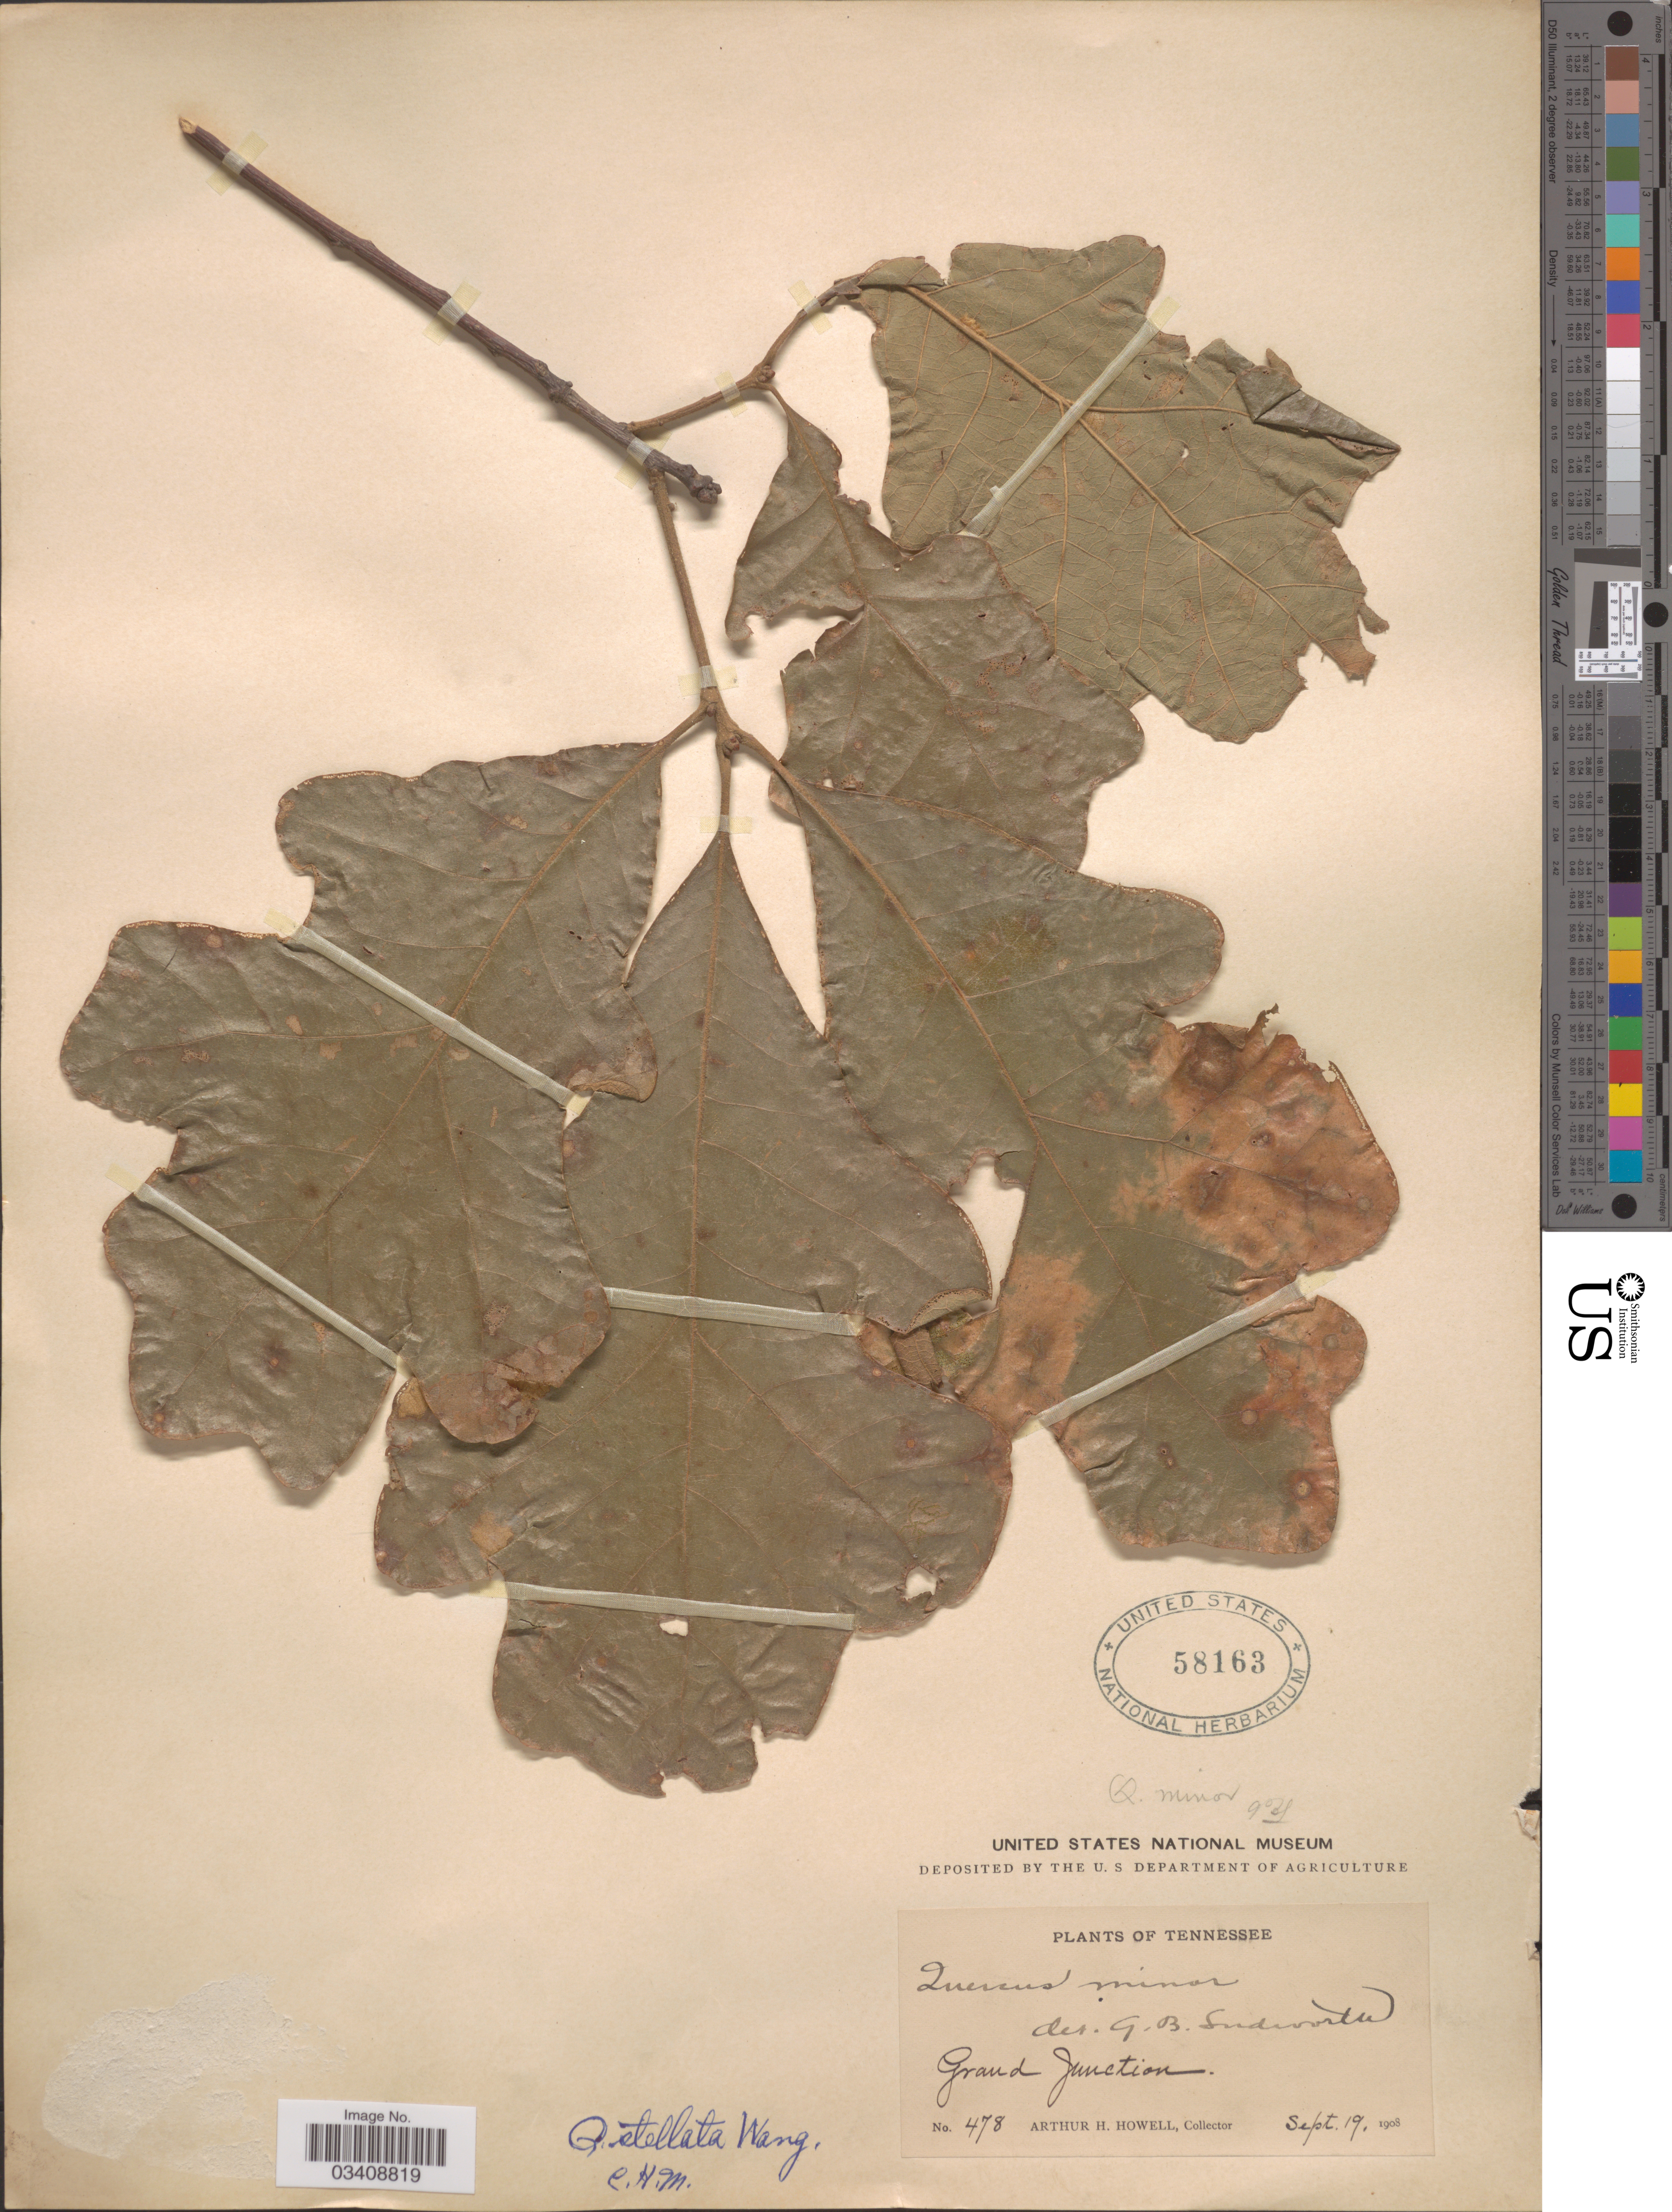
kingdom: Plantae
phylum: Tracheophyta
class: Magnoliopsida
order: Fagales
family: Fagaceae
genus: Quercus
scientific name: Quercus stellata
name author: Wangenh.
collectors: A. H. Howell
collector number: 478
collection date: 1908-09-19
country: United States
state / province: Tennessee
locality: Grand Junction.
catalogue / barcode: US 58163